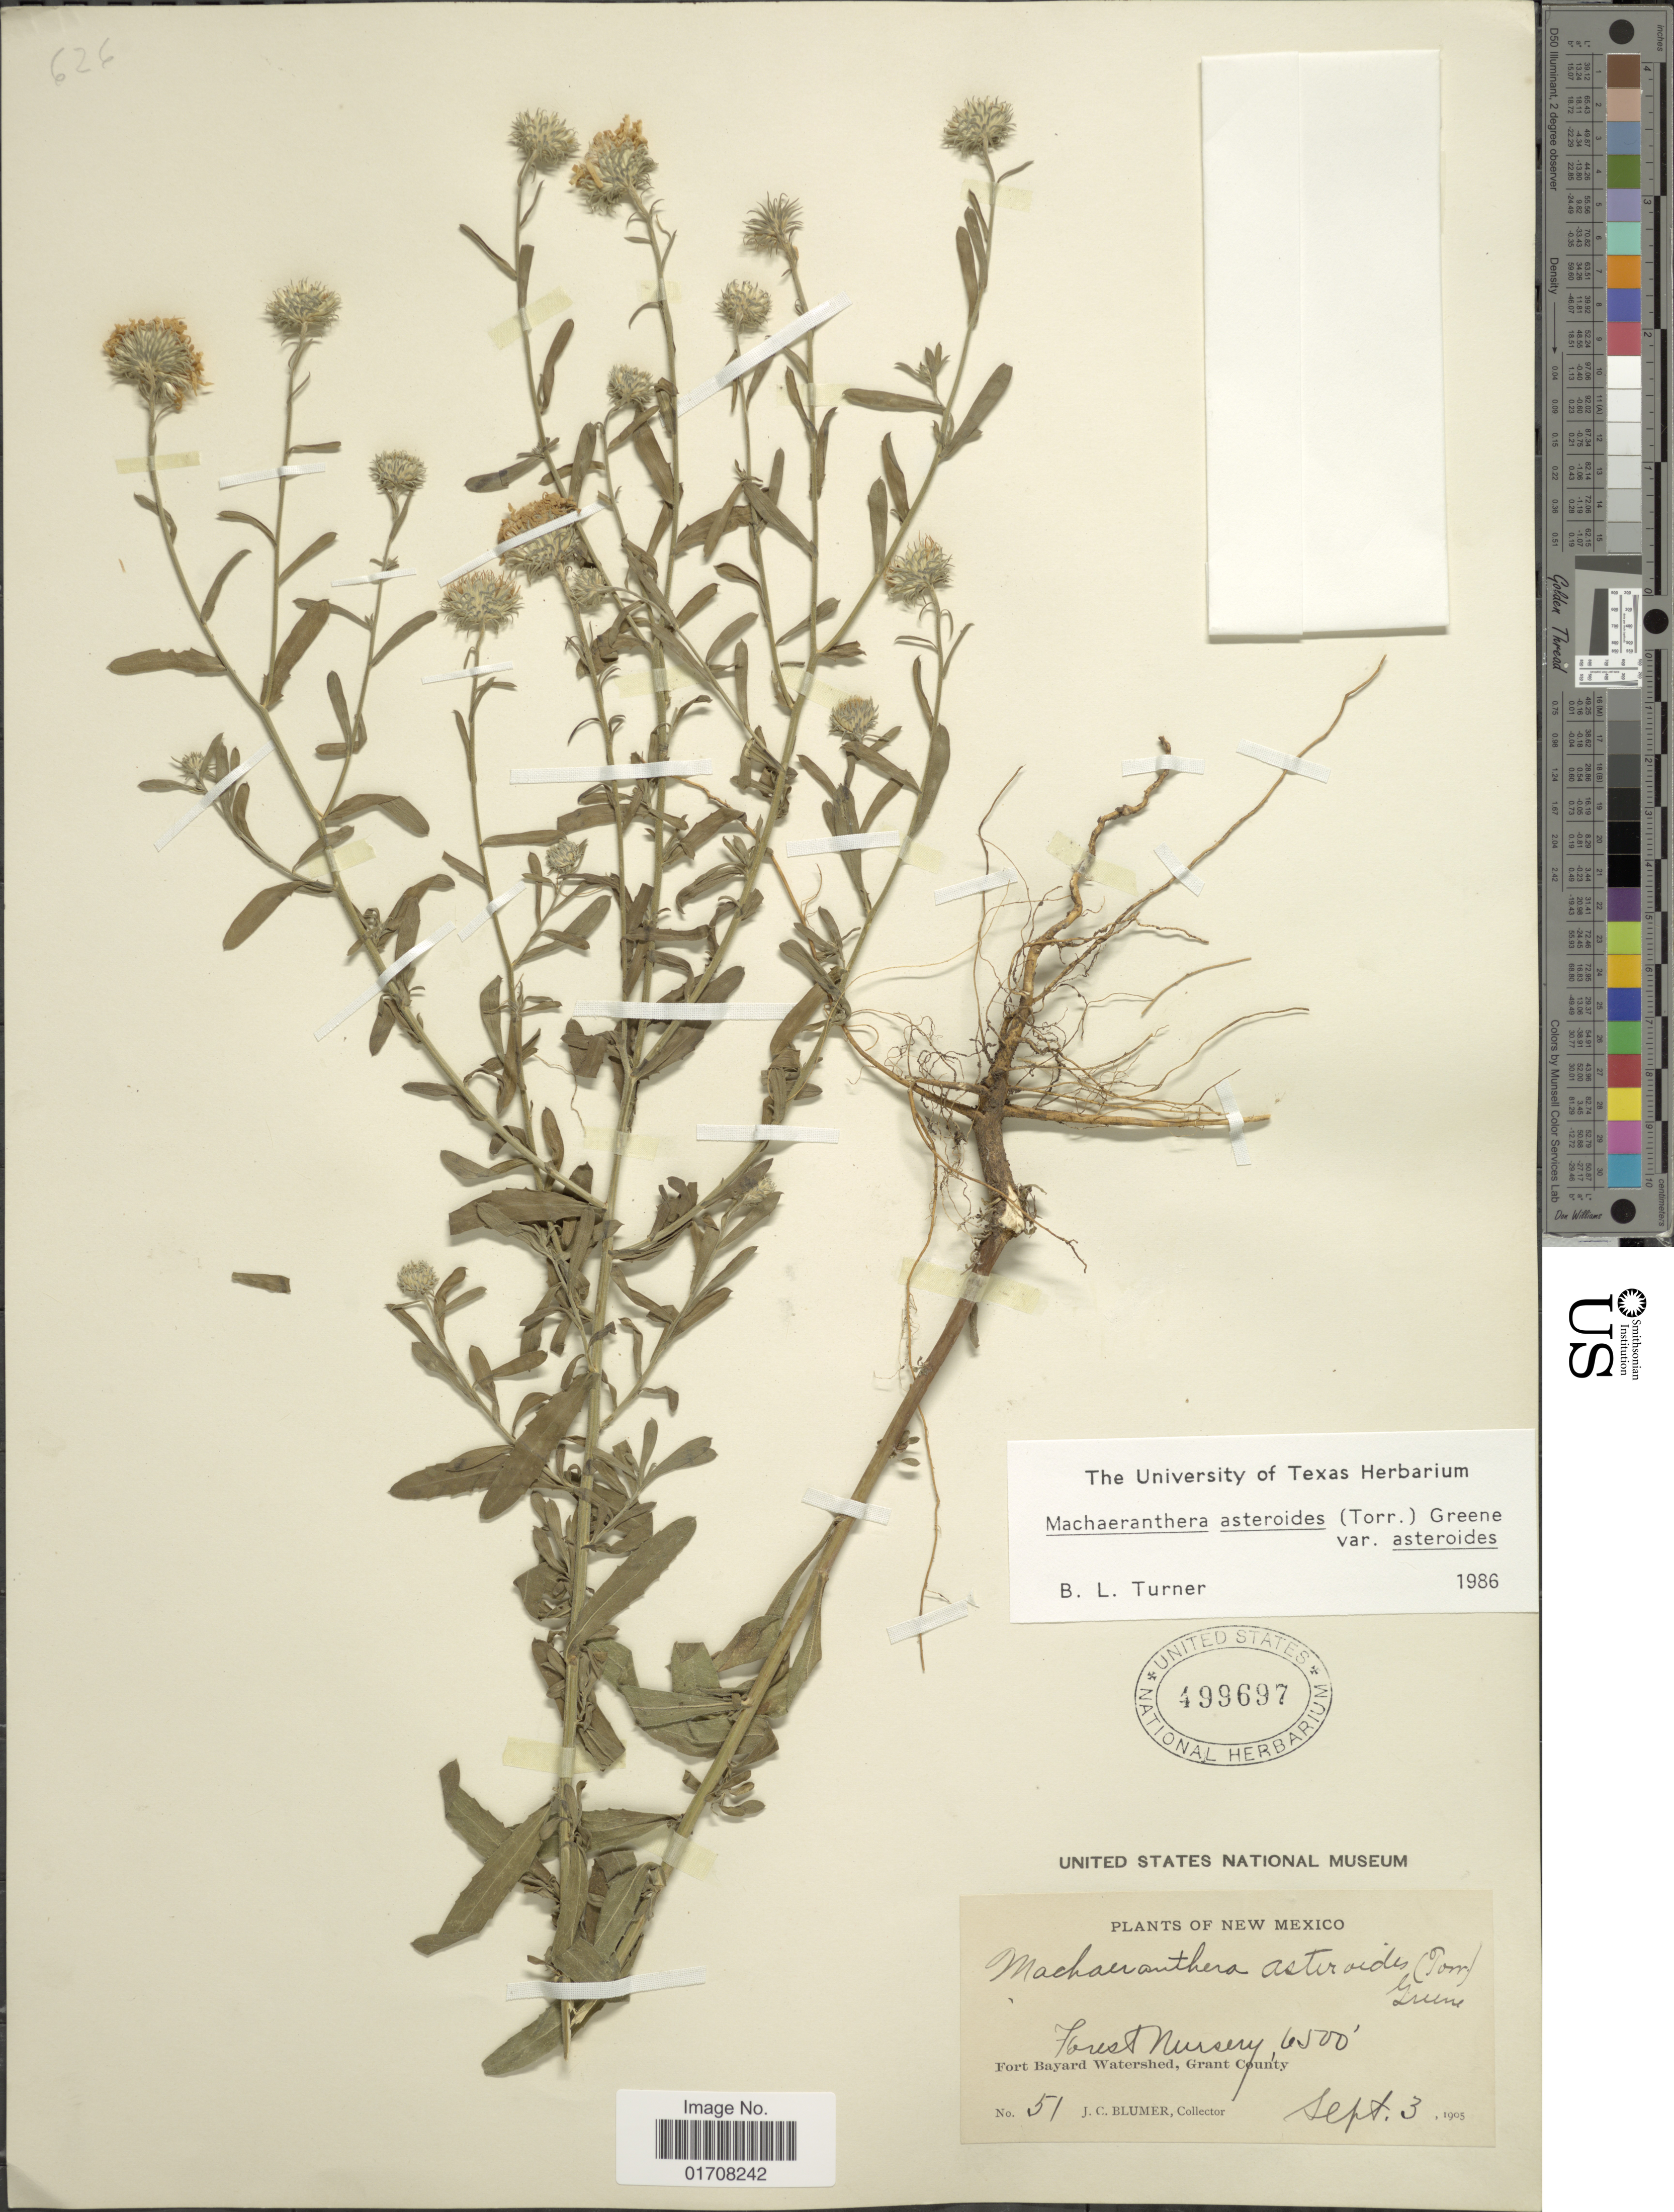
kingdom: Plantae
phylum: Tracheophyta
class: Magnoliopsida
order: Asterales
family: Asteraceae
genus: Machaeranthera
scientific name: Machaeranthera asteroides var. asteroides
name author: (Torr.) Greene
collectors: J. C. Blumer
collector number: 51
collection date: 1905-09-03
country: United States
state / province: New Mexico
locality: Forest Nursery, Fort Bayard Watersed, Grant County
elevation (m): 198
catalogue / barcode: US 499697